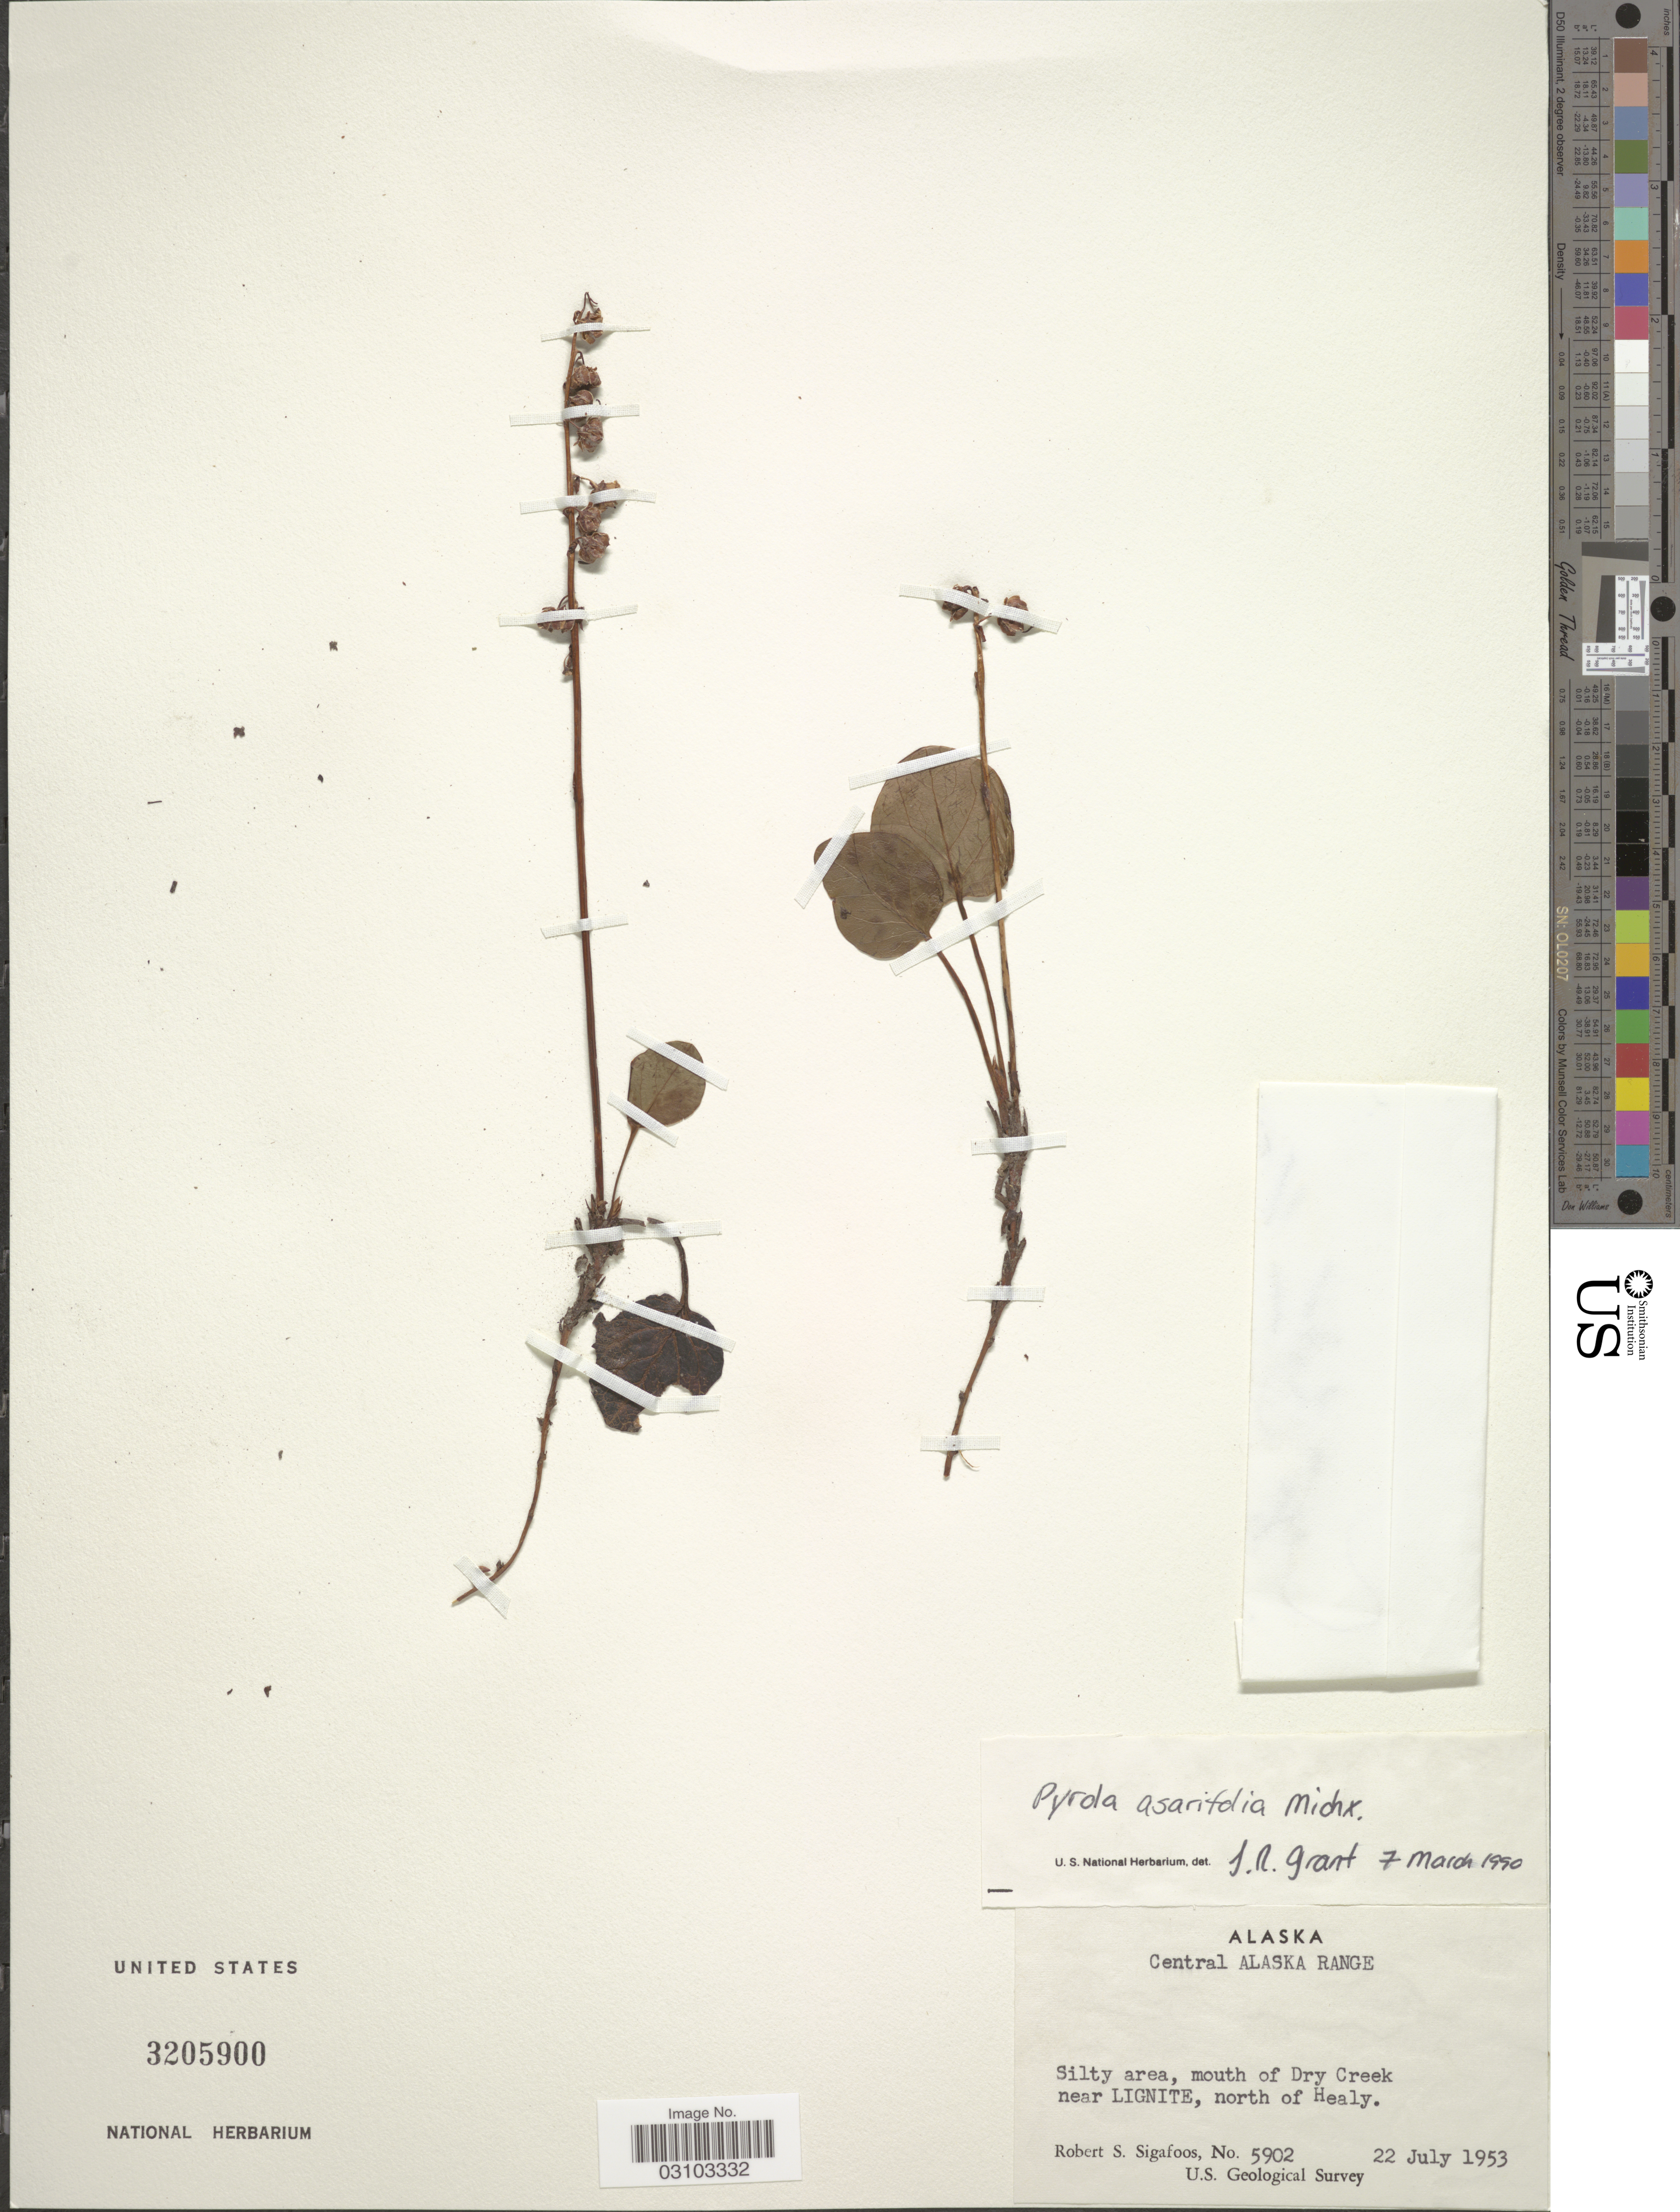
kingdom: Plantae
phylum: Tracheophyta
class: Magnoliopsida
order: Ericales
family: Ericaceae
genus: Pyrola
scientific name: Pyrola asarifolia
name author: Michx.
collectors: R. Sigafoos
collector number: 5902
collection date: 1953-07-22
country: United States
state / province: Alaska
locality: Central Alaska Range, Silty area, mouth of Dry Creek near Lignite, north of Healy.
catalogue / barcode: US 3205900